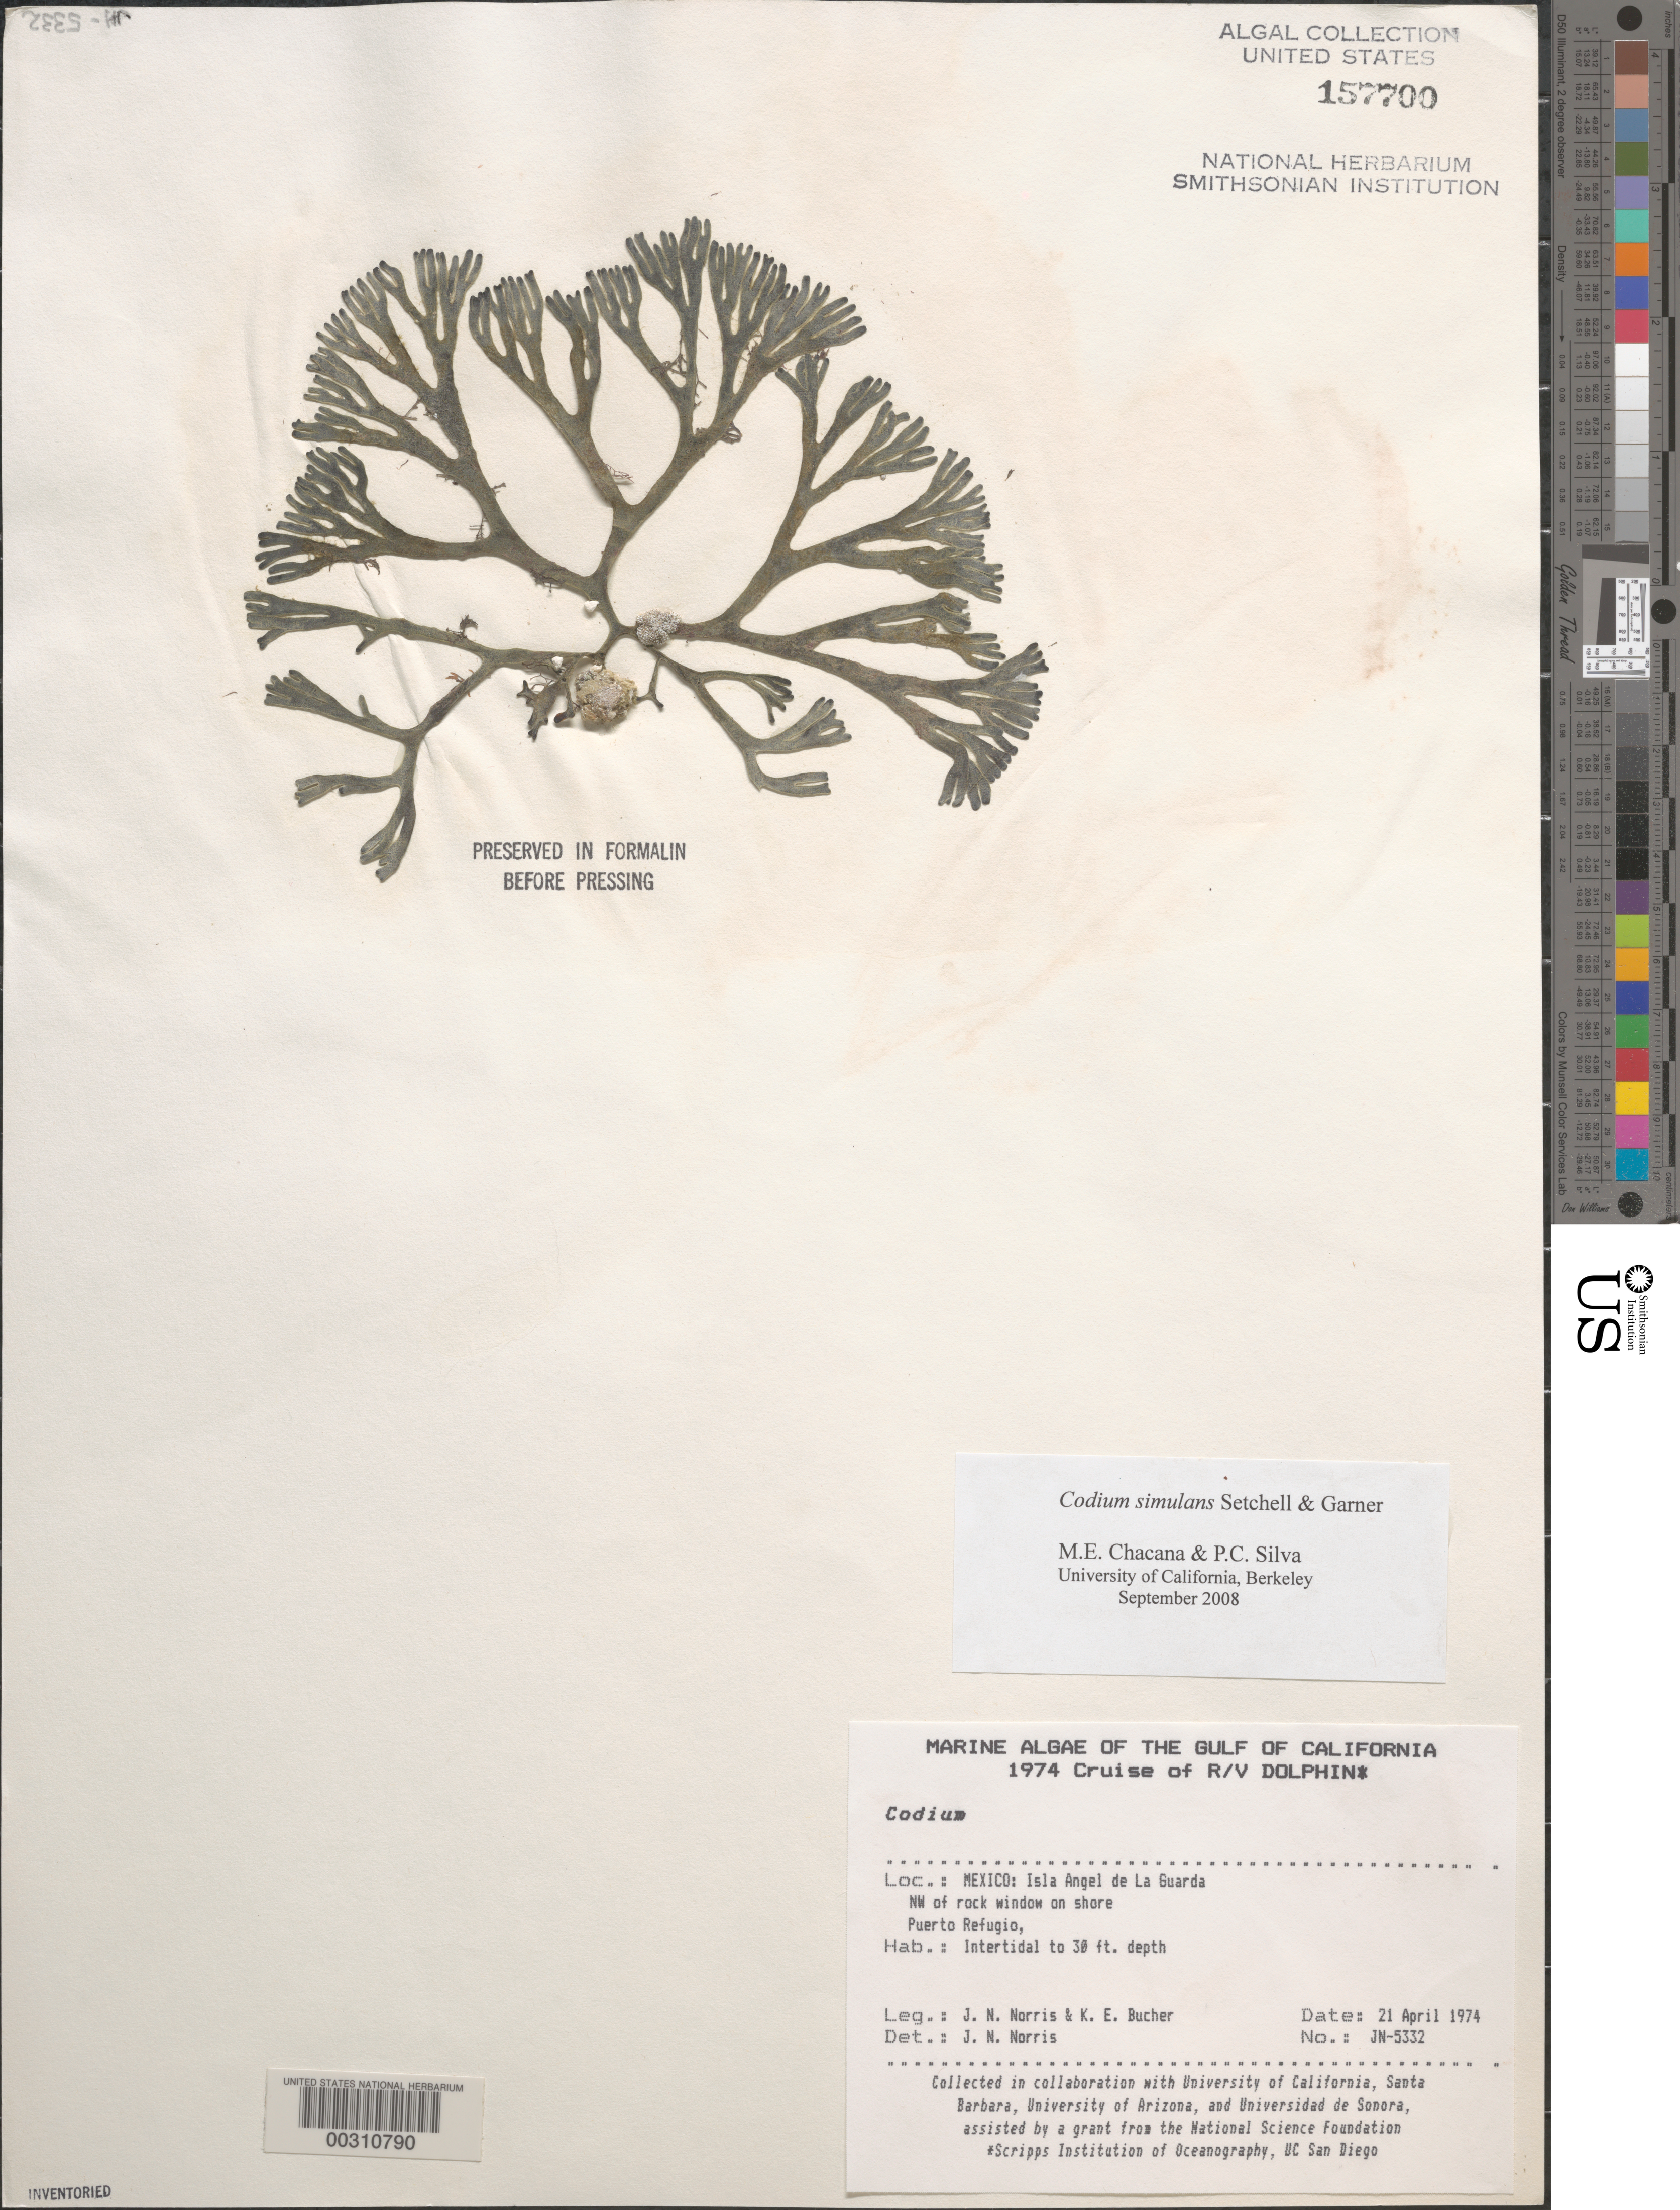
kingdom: Plantae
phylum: Chlorophyta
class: Ulvophyceae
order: Bryopsidales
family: Codiaceae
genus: Codium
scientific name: Codium simulans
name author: Setch. & N.L. Gardner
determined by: Chacana, M. E.; Silva, P. C.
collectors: J. N. Norris & K. E. Bucher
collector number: JN-5332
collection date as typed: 21 Apr 1974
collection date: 1974-04-21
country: Mexico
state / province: Baja California Norte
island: Isla Angel de la Guarda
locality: Puerto Refugio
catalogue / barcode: US 157700